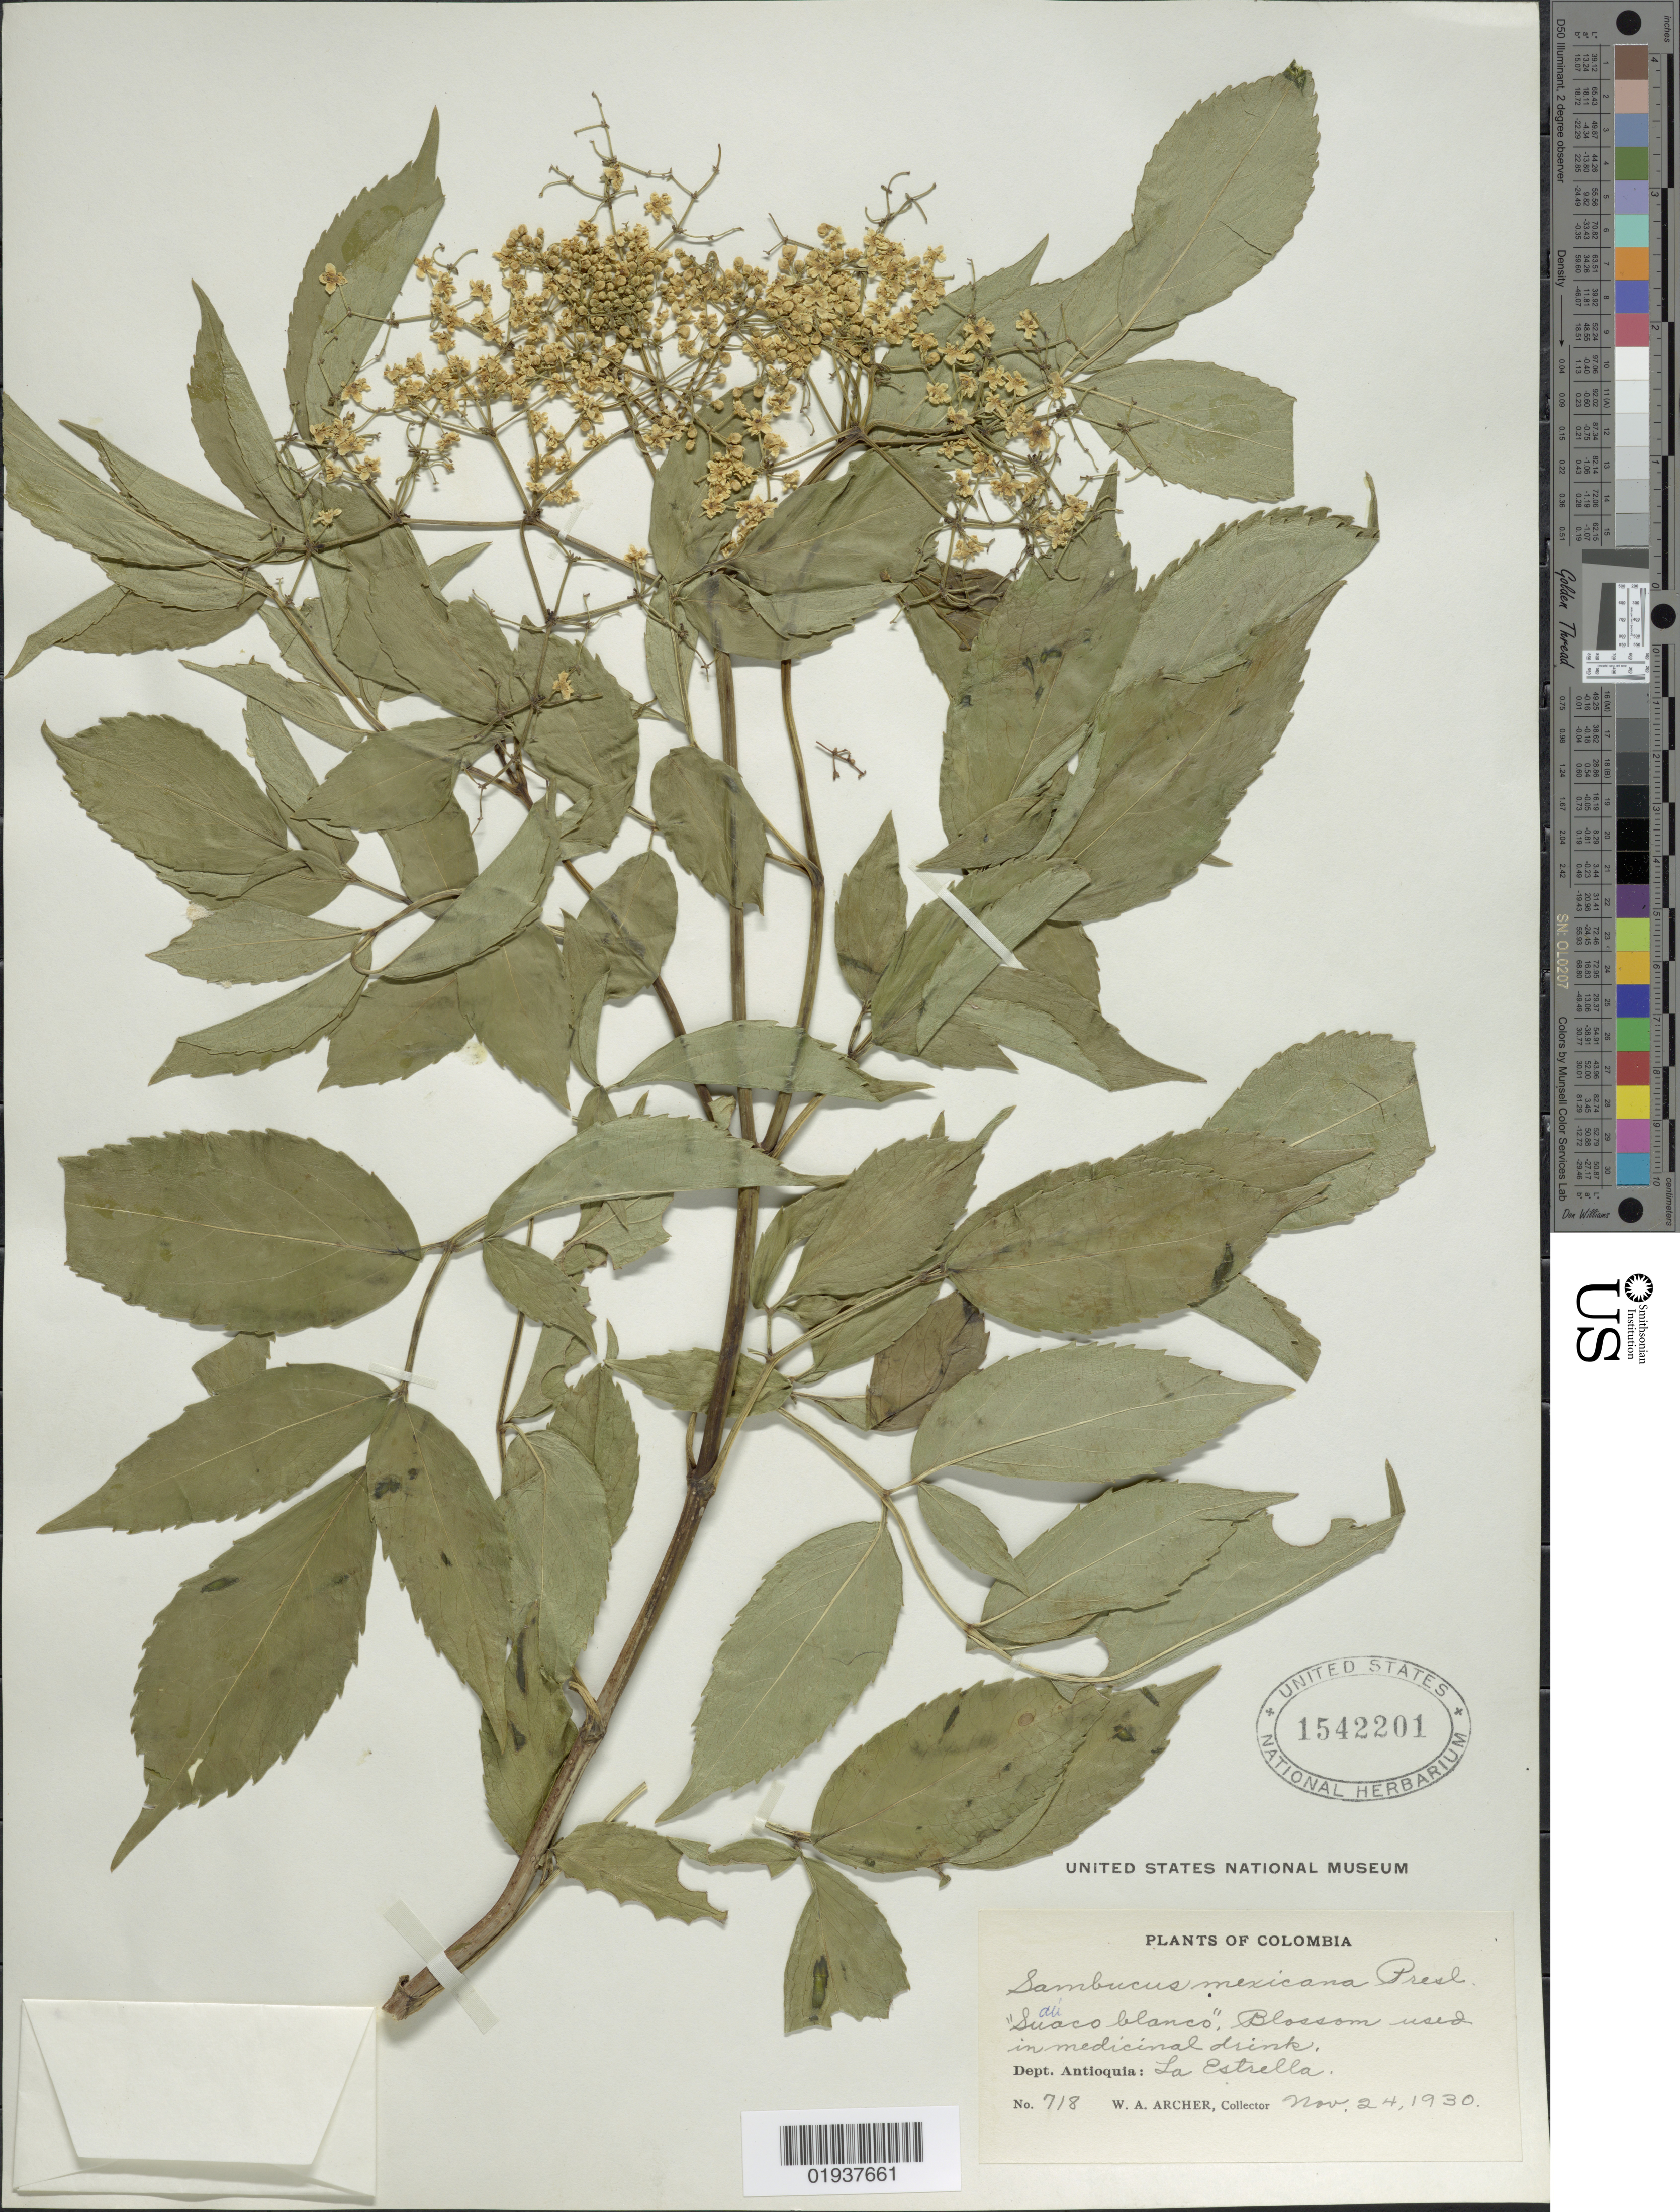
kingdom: Plantae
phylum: Tracheophyta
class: Magnoliopsida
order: Dipsacales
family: Viburnaceae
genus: Sambucus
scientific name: Sambucus canadensis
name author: L.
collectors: W. A. Archer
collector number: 718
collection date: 1930-11-24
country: Colombia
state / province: Antioquia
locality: Dept. Antioquia: La Estrella.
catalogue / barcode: US 1542201